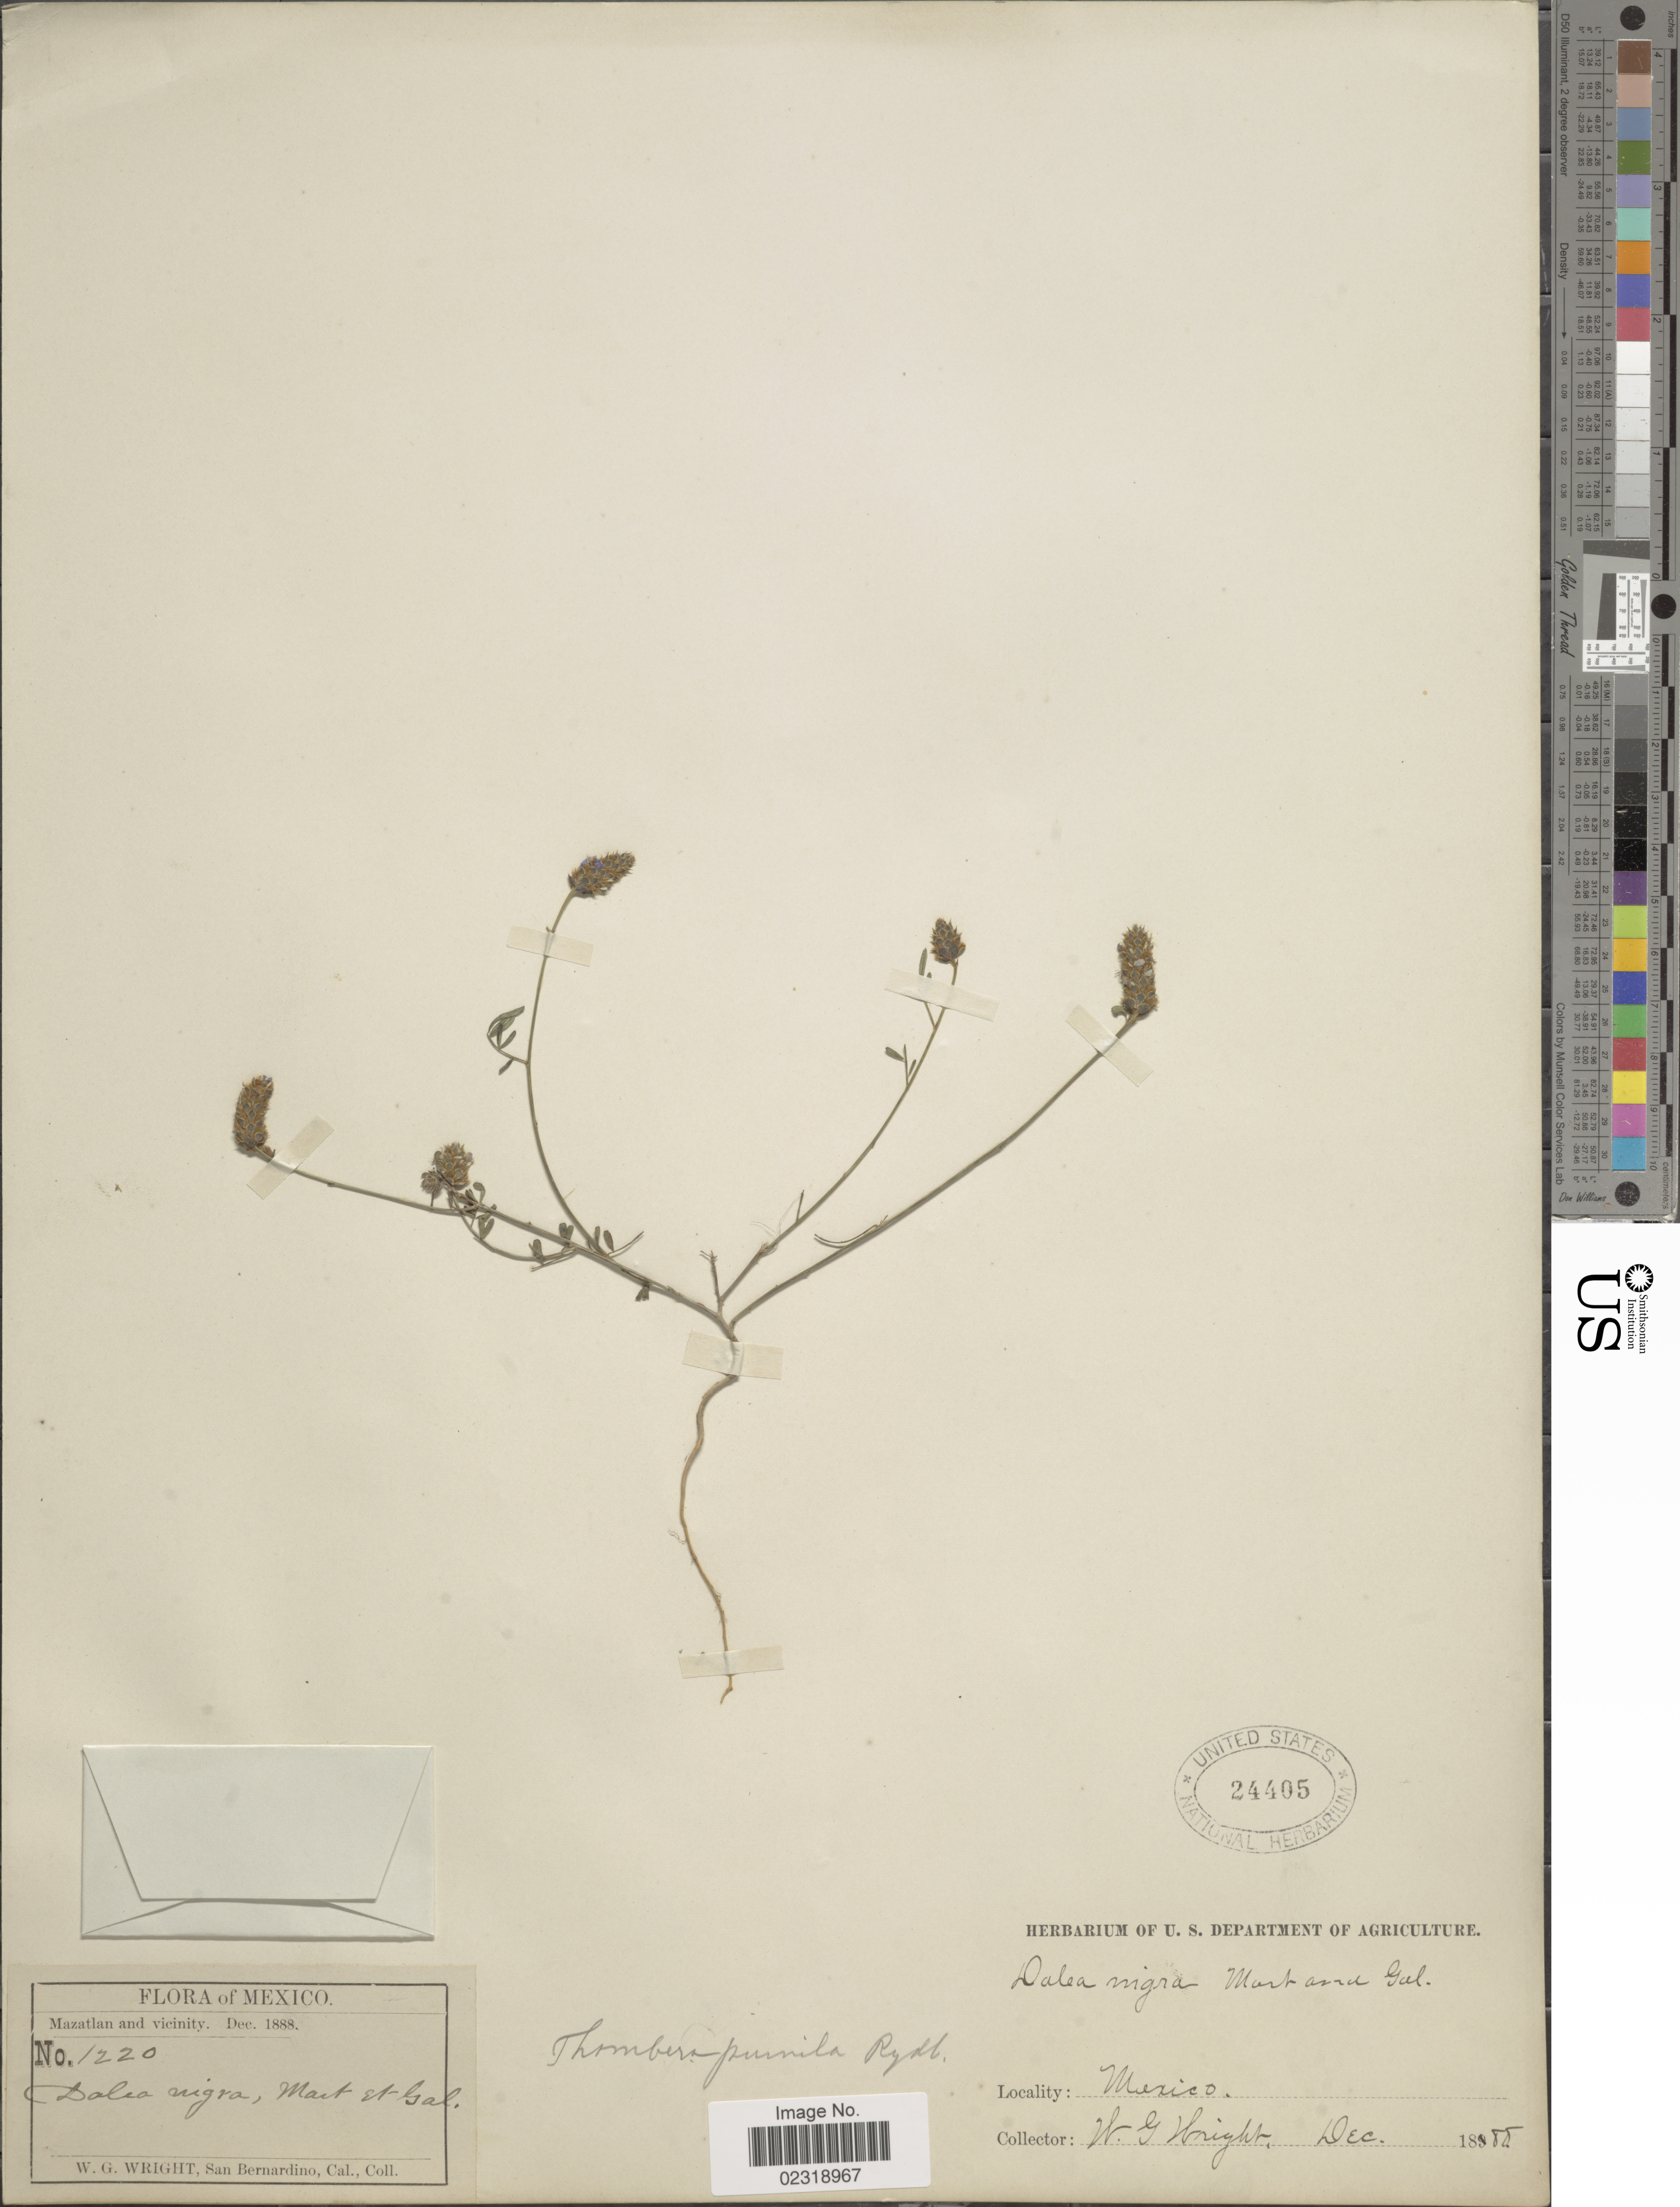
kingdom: Plantae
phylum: Tracheophyta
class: Magnoliopsida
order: Fabales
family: Fabaceae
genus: Dalea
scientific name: Dalea cliffortiana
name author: Willd.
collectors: W. G. Wright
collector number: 1220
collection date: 1888-12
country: Mexico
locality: Mazatlan and vicinity.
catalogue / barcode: US 24405